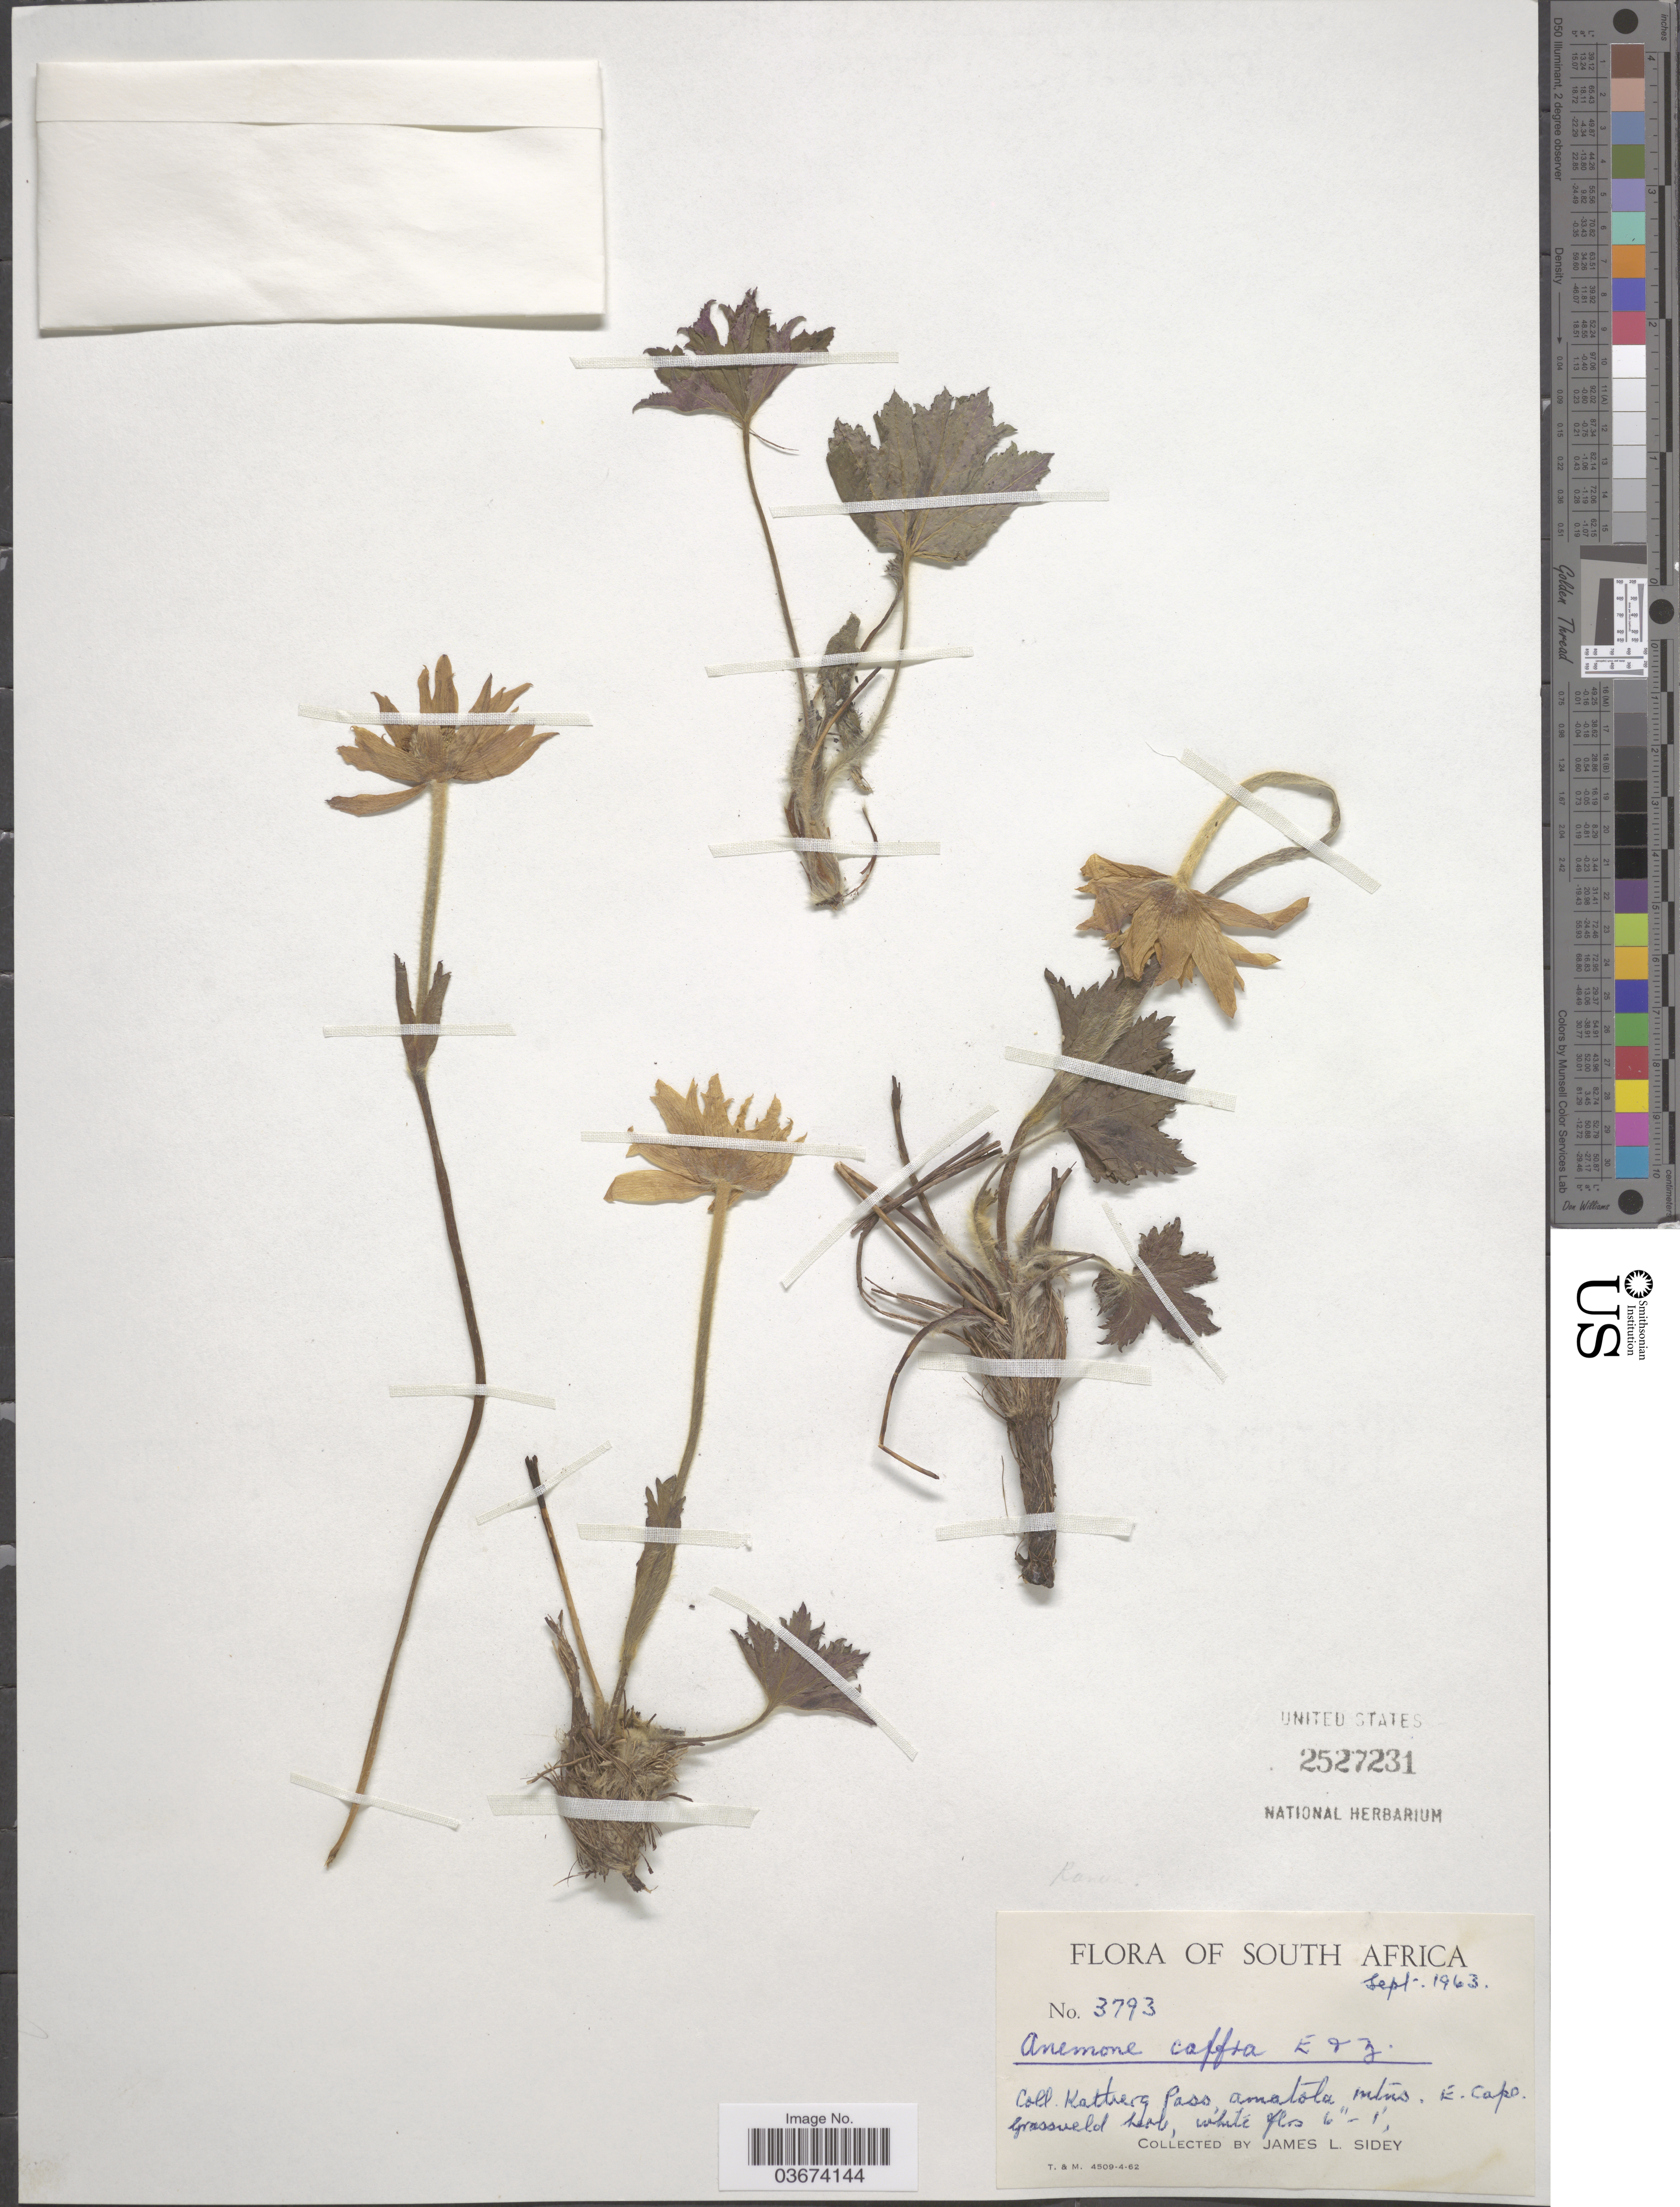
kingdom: Plantae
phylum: Tracheophyta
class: Magnoliopsida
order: Ranunculales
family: Ranunculaceae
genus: Anemone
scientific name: Anemone caffra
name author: Harv.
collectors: J. L. Sidey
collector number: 3793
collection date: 1963-09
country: South Africa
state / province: Eastern Cape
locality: Katberg Pass, amatola mtns. E. Cape.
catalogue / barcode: US 2527231